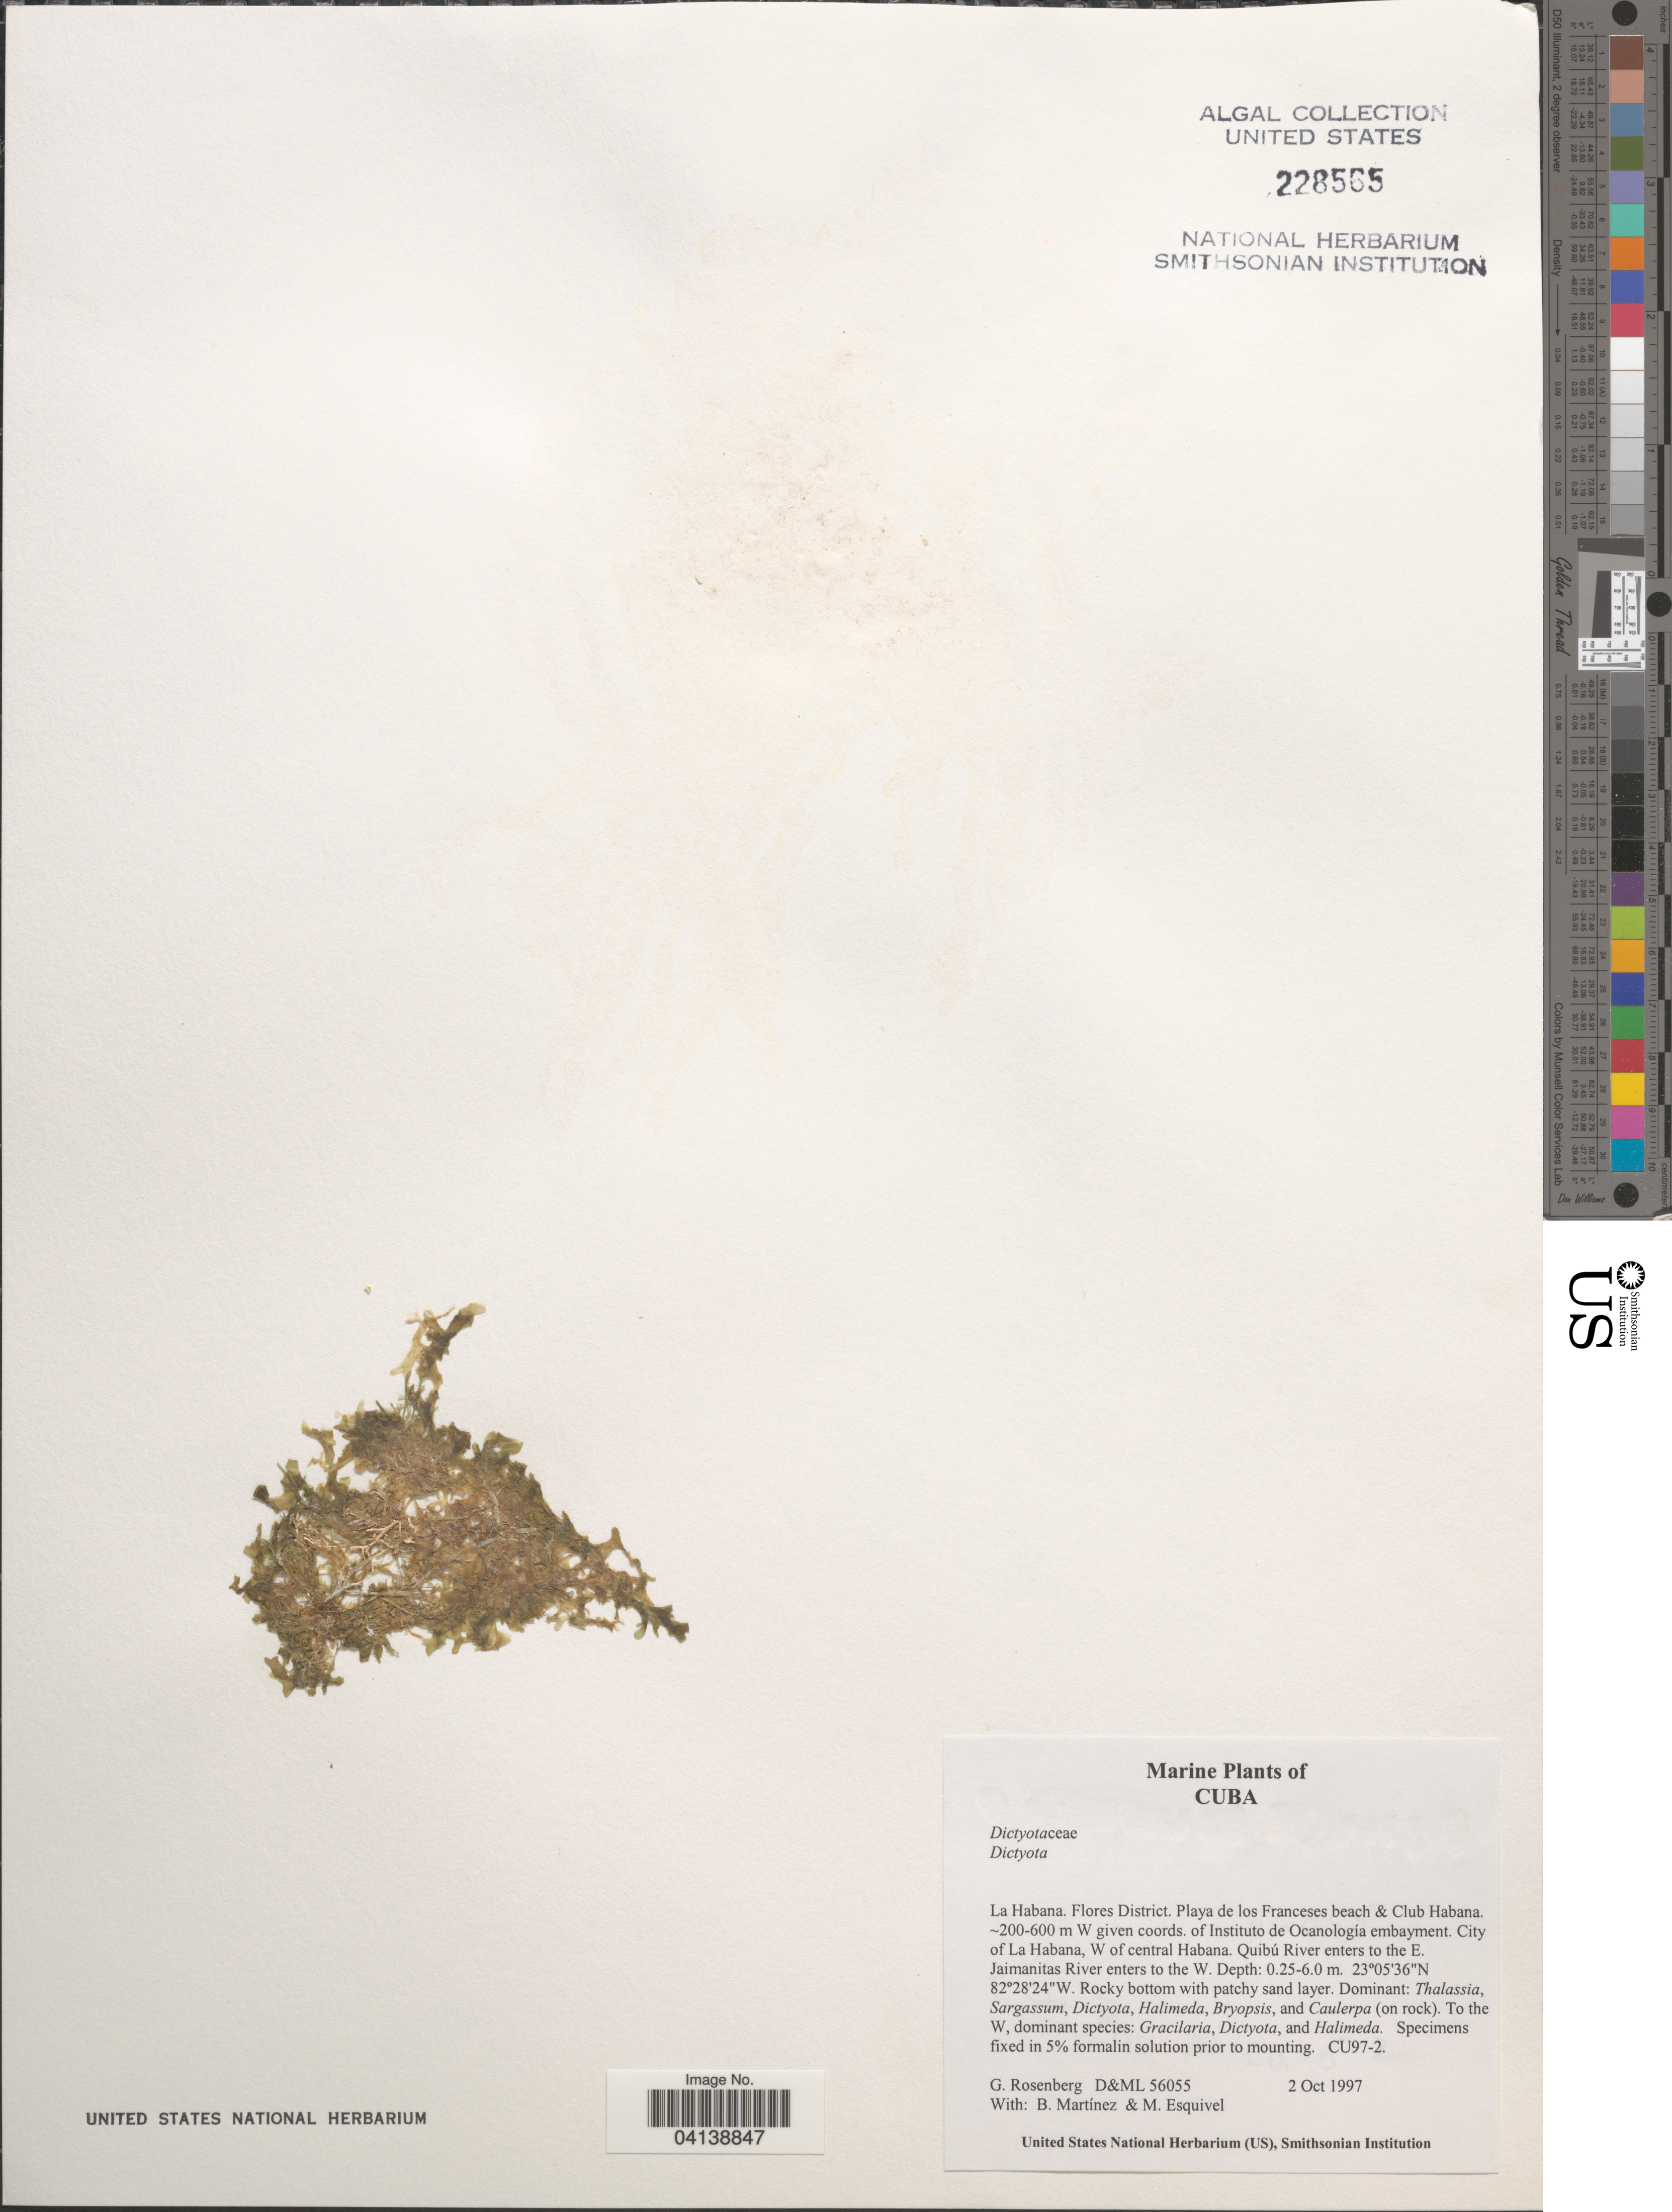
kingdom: Chromista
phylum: Ochrophyta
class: Phaeophyceae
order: Dictyotales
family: Dictyotaceae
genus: Dictyota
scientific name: Dictyota sp.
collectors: G. Rosenberg, B. Martinez & M. Esquivel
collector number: D&ML56055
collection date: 1997-10-02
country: Cuba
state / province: La Habana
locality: Flores District. Playa de los Franceses beach & Club Habana. W given coords. of Instituto de Oceanología embayment. City of La Habana, W of central Havana. Quibú River enters to the E. Jaimanitas River enters to the W.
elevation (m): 200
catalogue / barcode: US 228565